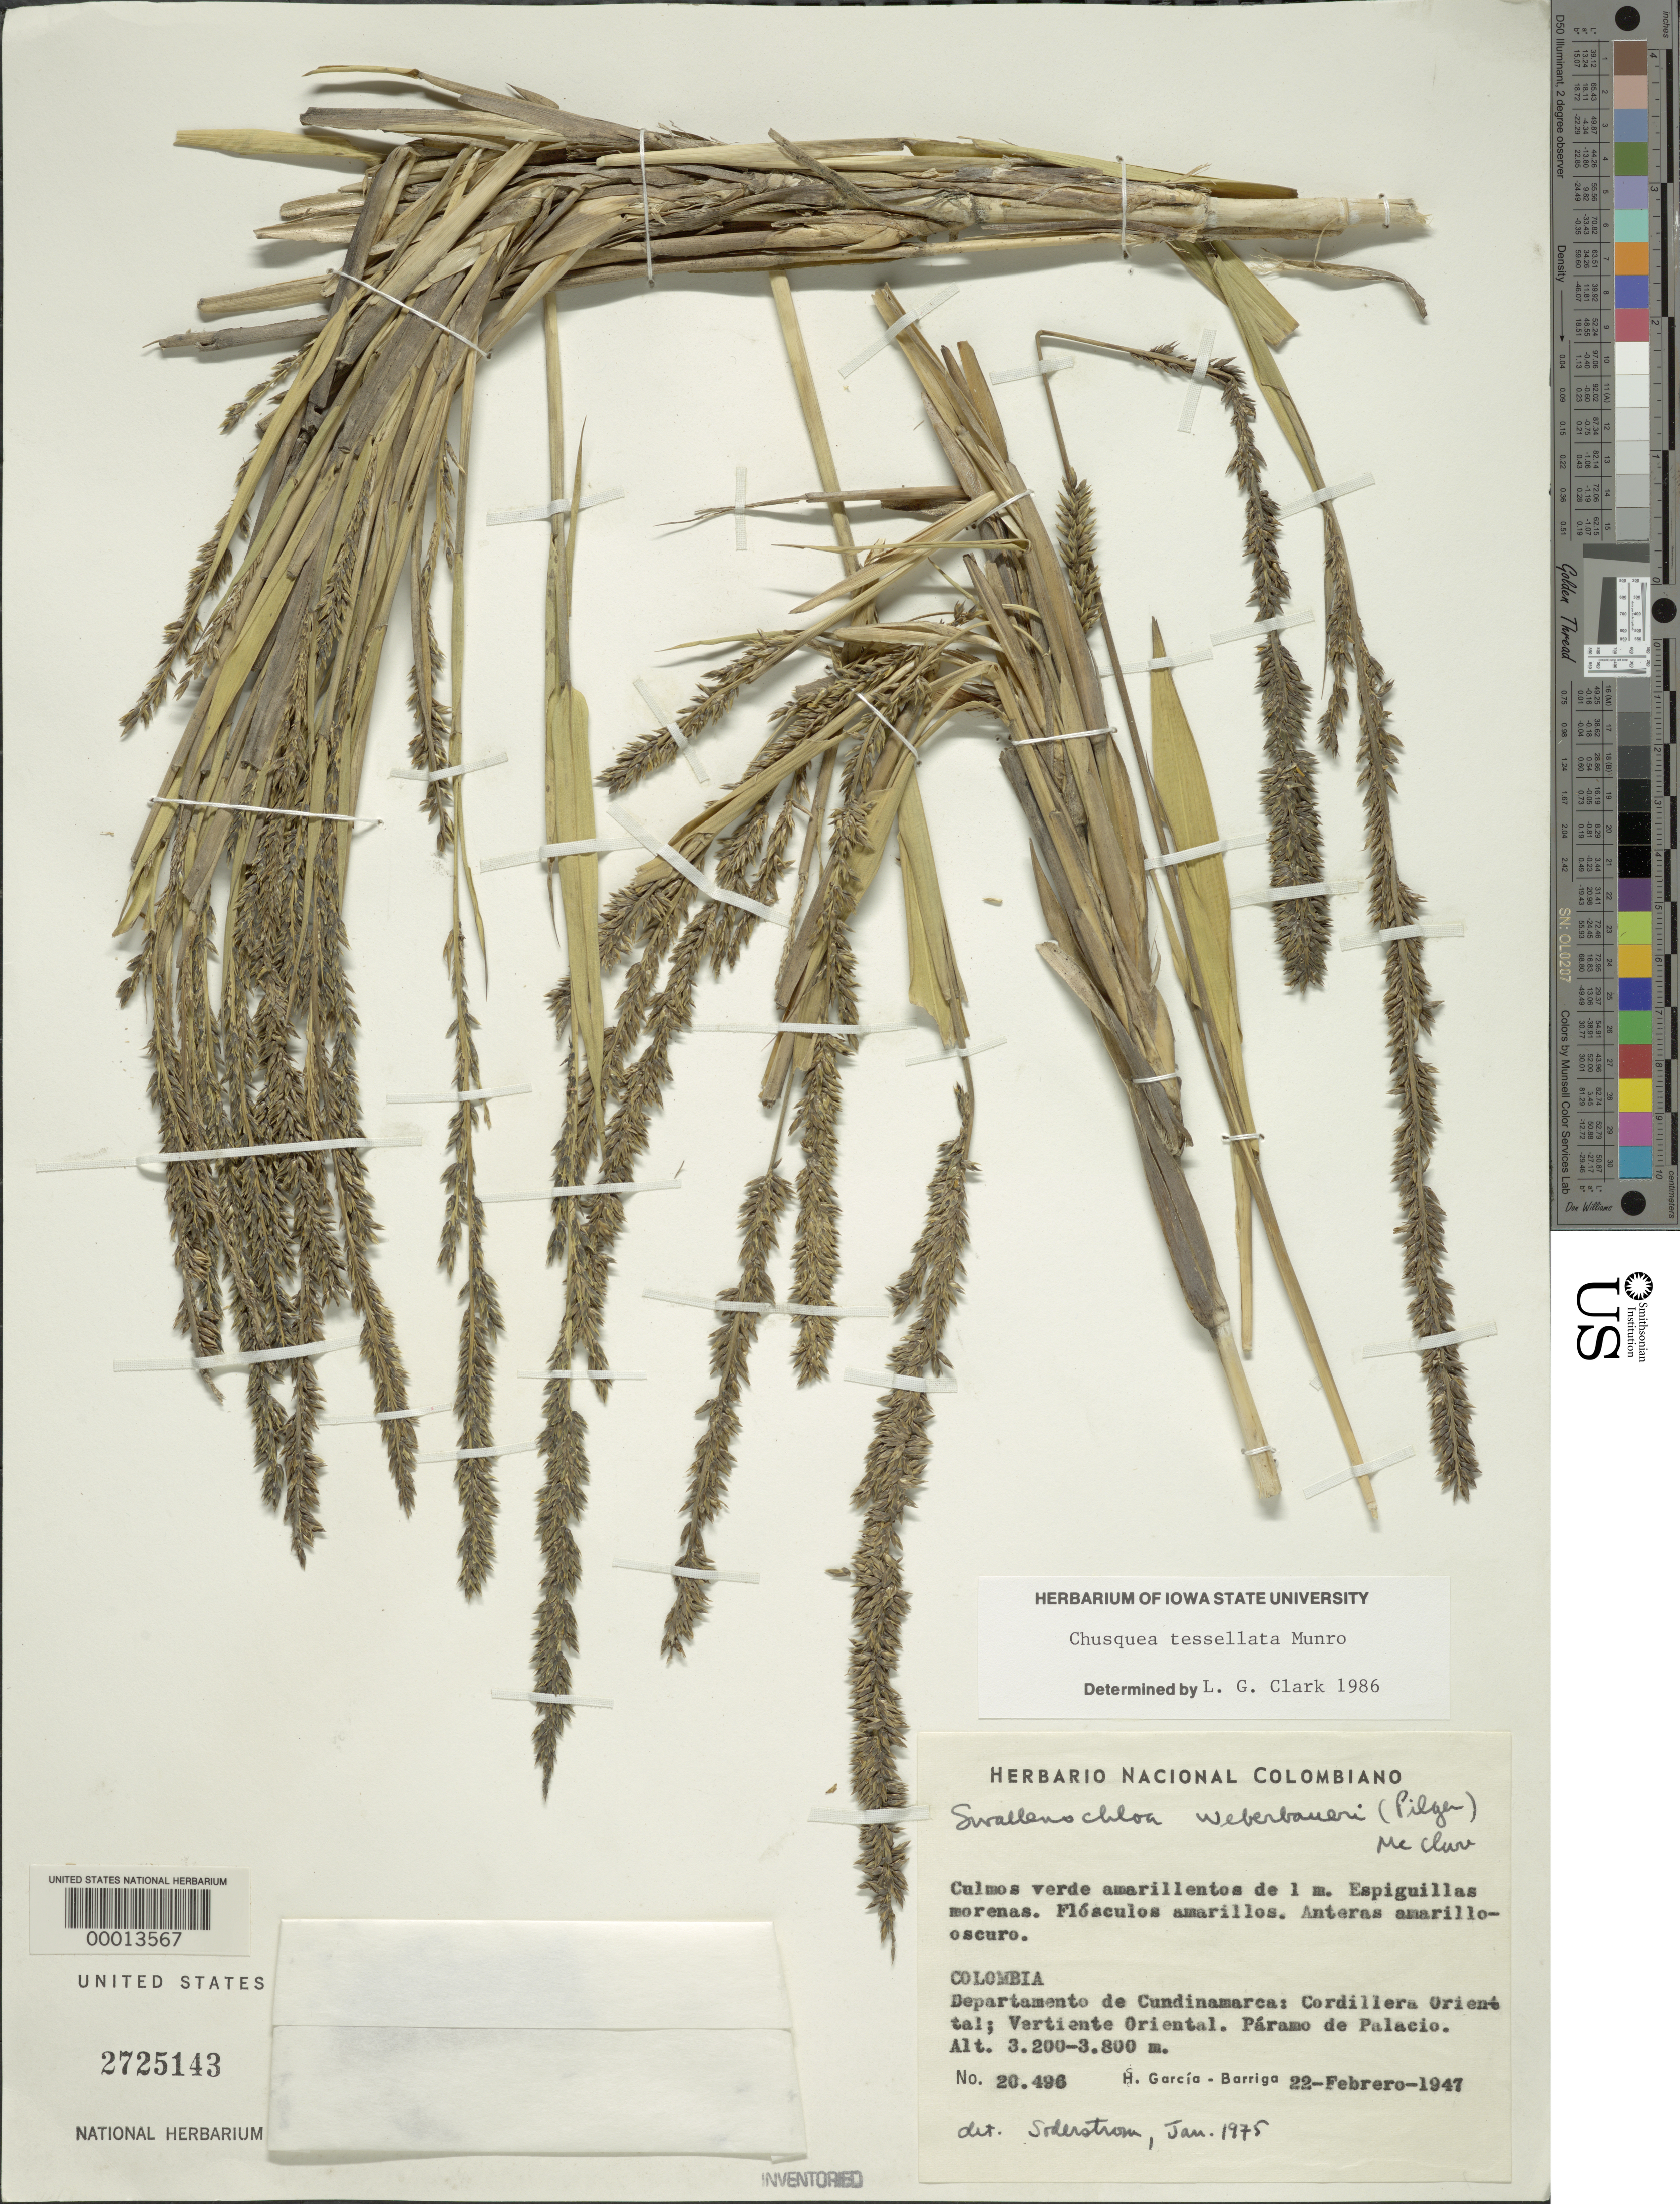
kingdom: Plantae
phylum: Tracheophyta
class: Liliopsida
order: Poales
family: Poaceae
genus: Chusquea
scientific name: Chusquea tessellata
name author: Munro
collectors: H. García Barriga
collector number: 20496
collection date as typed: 22 Feb 1947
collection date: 1947-02-22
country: Colombia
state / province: Cundinamarca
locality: Vertiente Oriental, Paramo de Palacio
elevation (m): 3200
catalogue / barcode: US 2725143